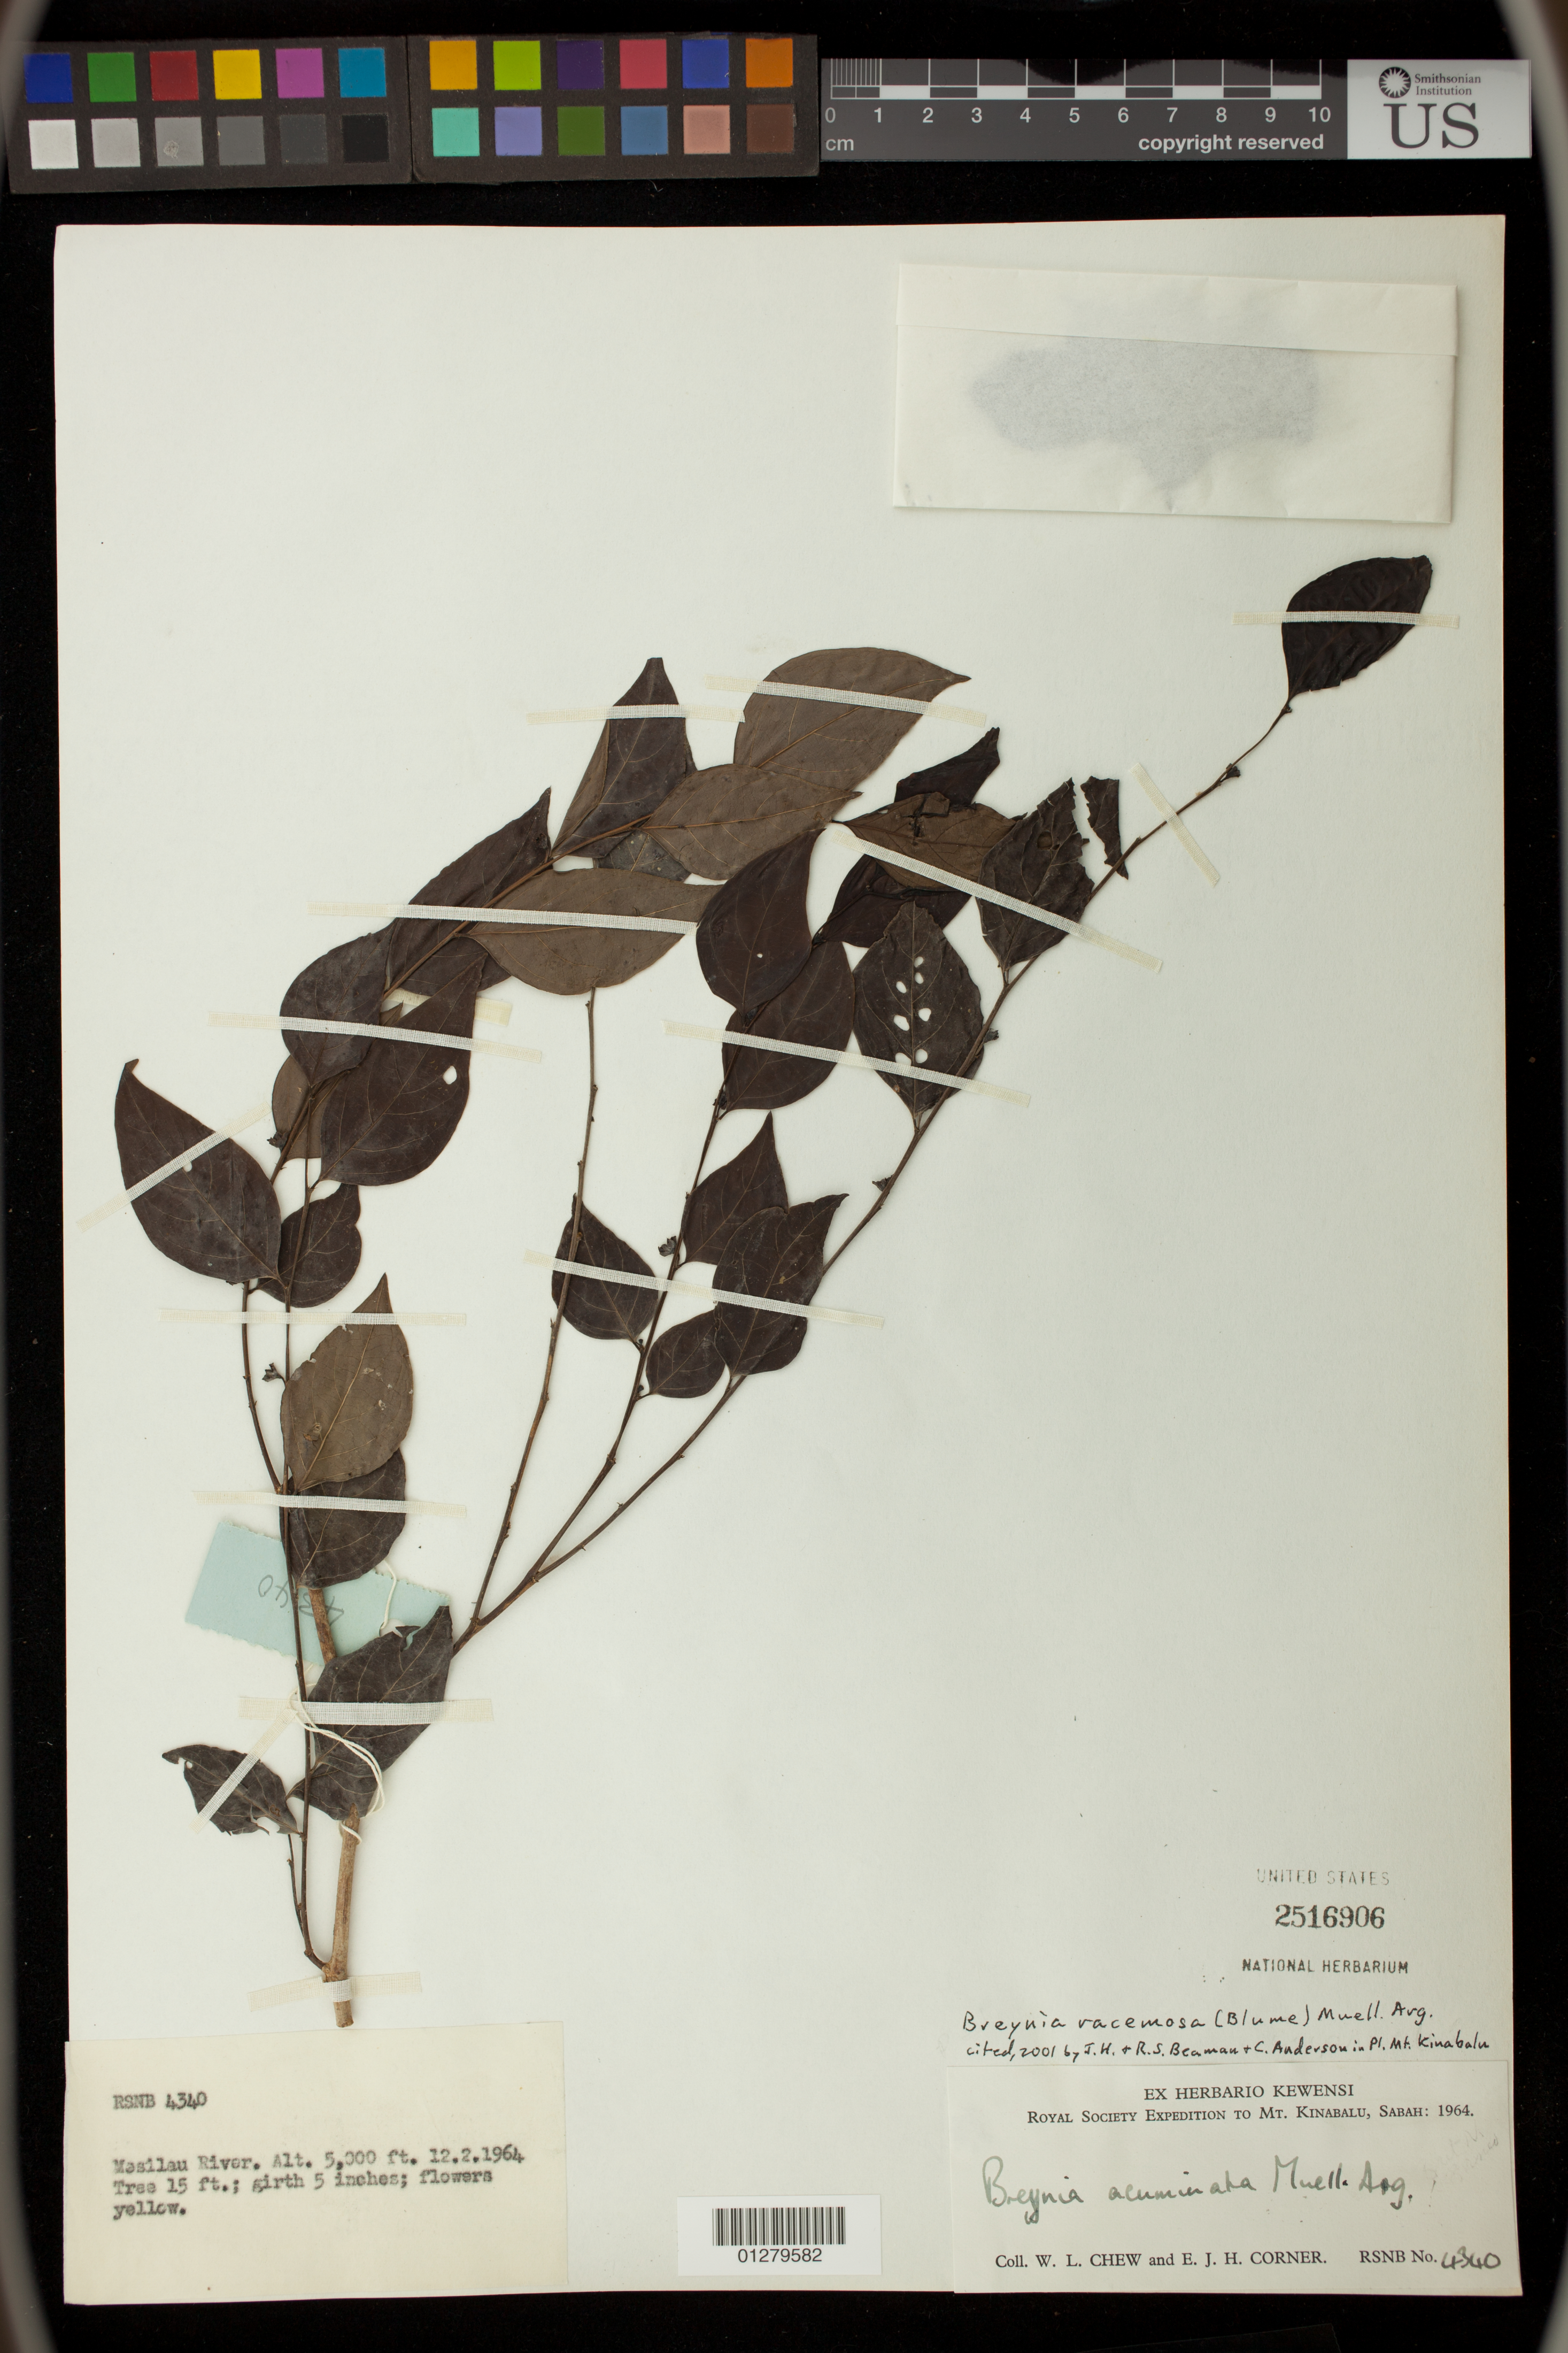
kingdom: Plantae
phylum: Tracheophyta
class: Magnoliopsida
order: Malpighiales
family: Phyllanthaceae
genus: Phyllanthus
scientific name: Phyllanthus reclinatus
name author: Roxb.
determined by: Wagner, W. L., (BOT), Smithsonian Institution - National Museum of Natural History (UNITED STATES)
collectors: W. Chew & E. Corner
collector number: RSNB 4340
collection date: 1964-02-12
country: Malaysia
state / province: Sabah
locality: Masilau River, Mr. Kinabalu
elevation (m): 1524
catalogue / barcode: US 2516906